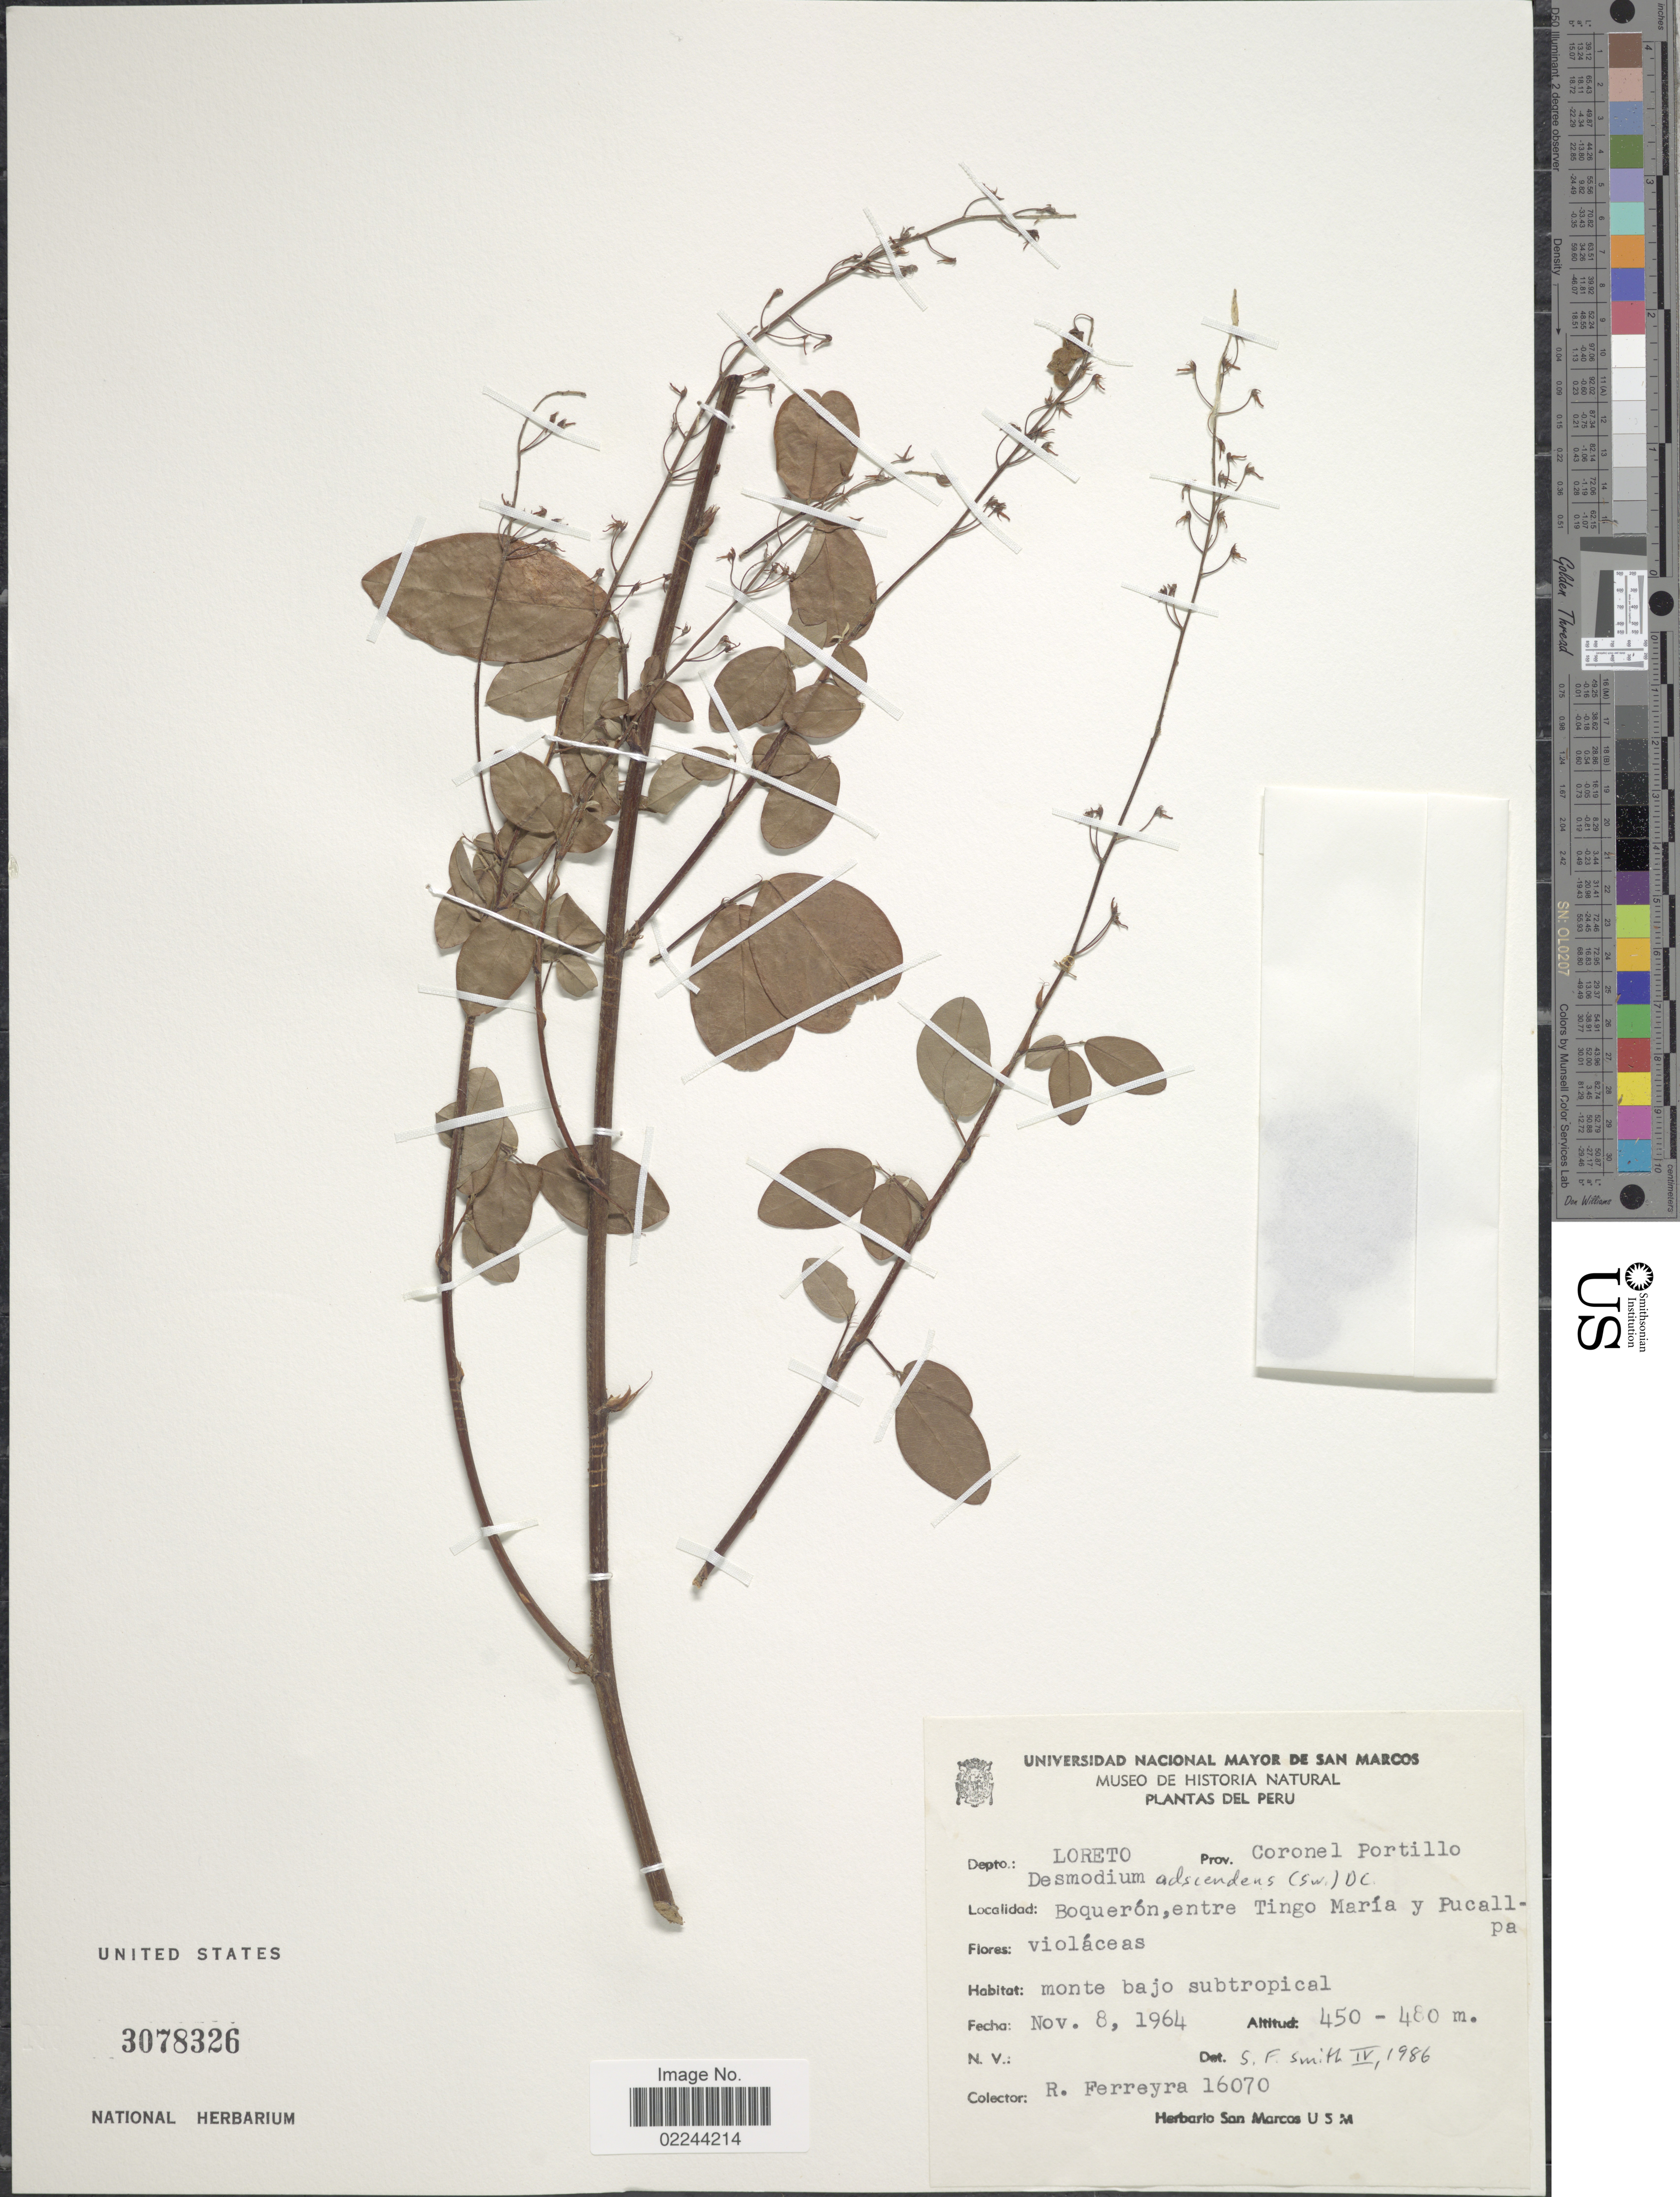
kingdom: Plantae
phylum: Tracheophyta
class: Magnoliopsida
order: Fabales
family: Fabaceae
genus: Grona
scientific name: Grona adscendens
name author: (Sw.) H. Ohashi & K. Ohashi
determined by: Strong, Mark T., (BOT), Smithsonian Institution - National Museum of Natural History (UNITED STATES)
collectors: R. A. Ferreyra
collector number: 16070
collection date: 1964-11-08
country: Peru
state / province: Loreto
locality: Depto. Loreto, Prov. Coronel Portillo, Boquerón, entre Tingo María y Pucallpa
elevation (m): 450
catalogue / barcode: US 3078326